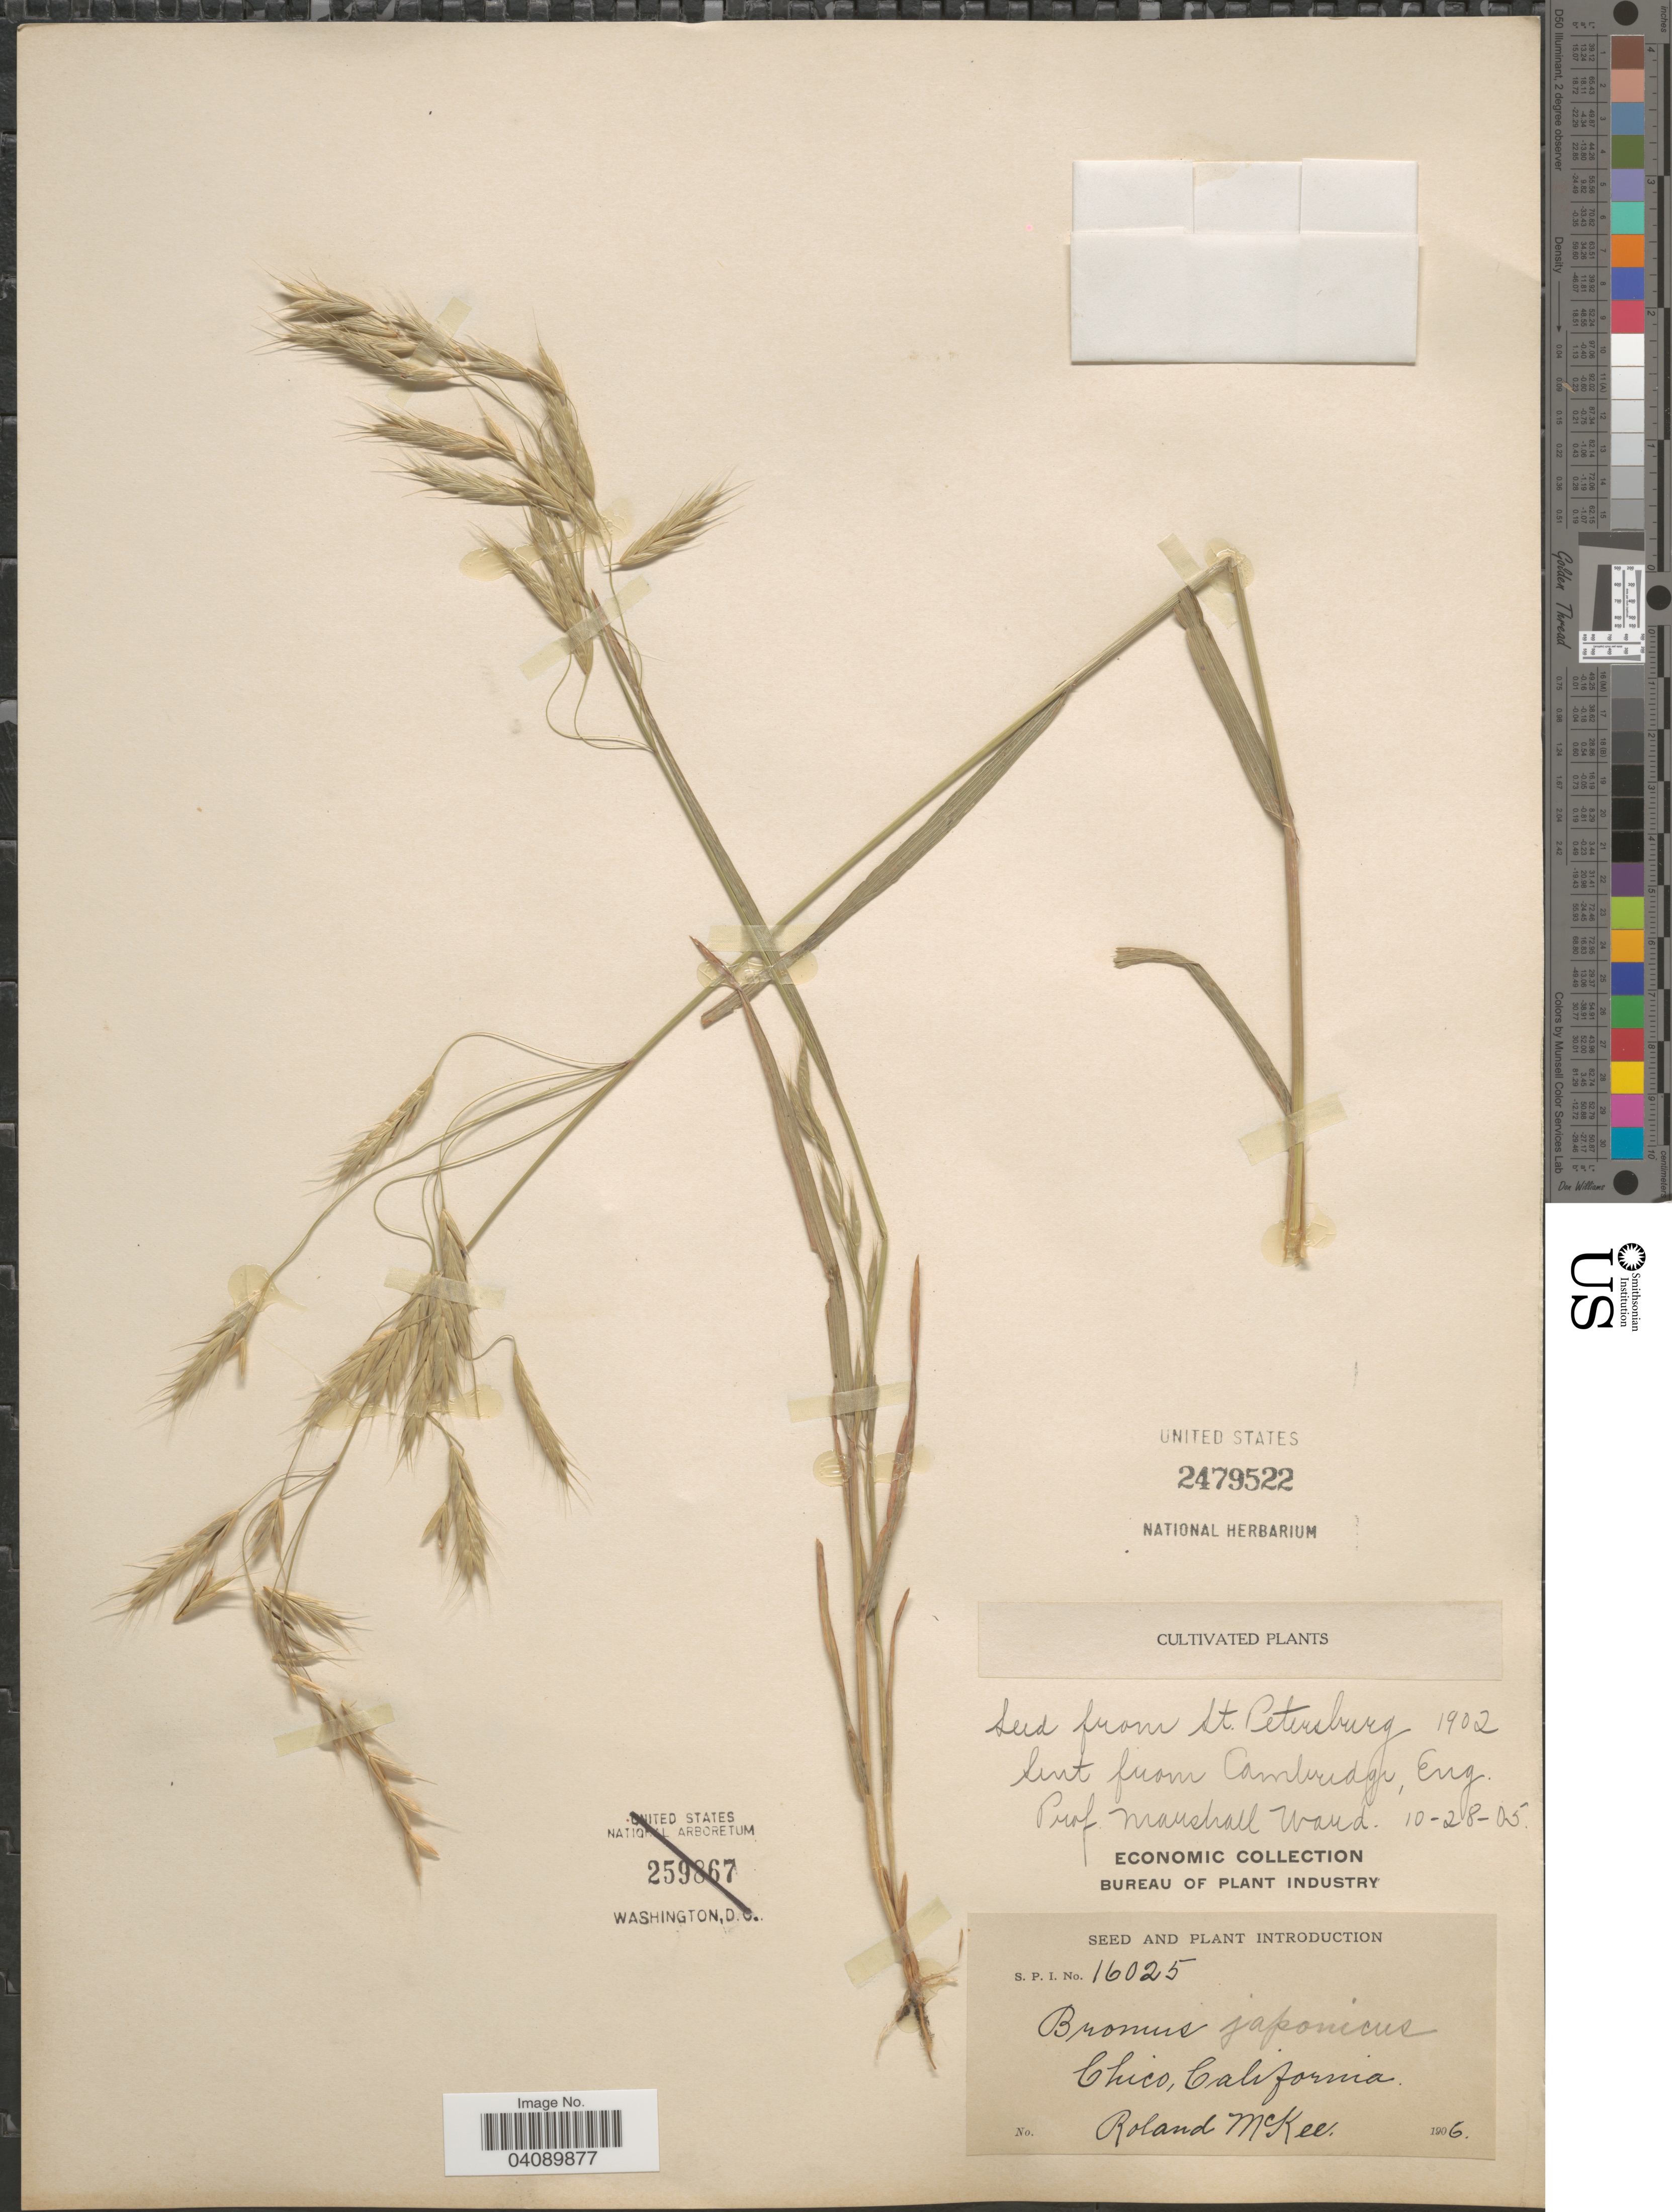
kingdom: Plantae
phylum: Tracheophyta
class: Liliopsida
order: Poales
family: Poaceae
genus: Bromus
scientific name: Bromus japonicus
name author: Houtt.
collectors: R. Mckee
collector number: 16025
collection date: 1906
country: United States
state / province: California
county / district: Butte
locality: Chico.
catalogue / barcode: US 2479522